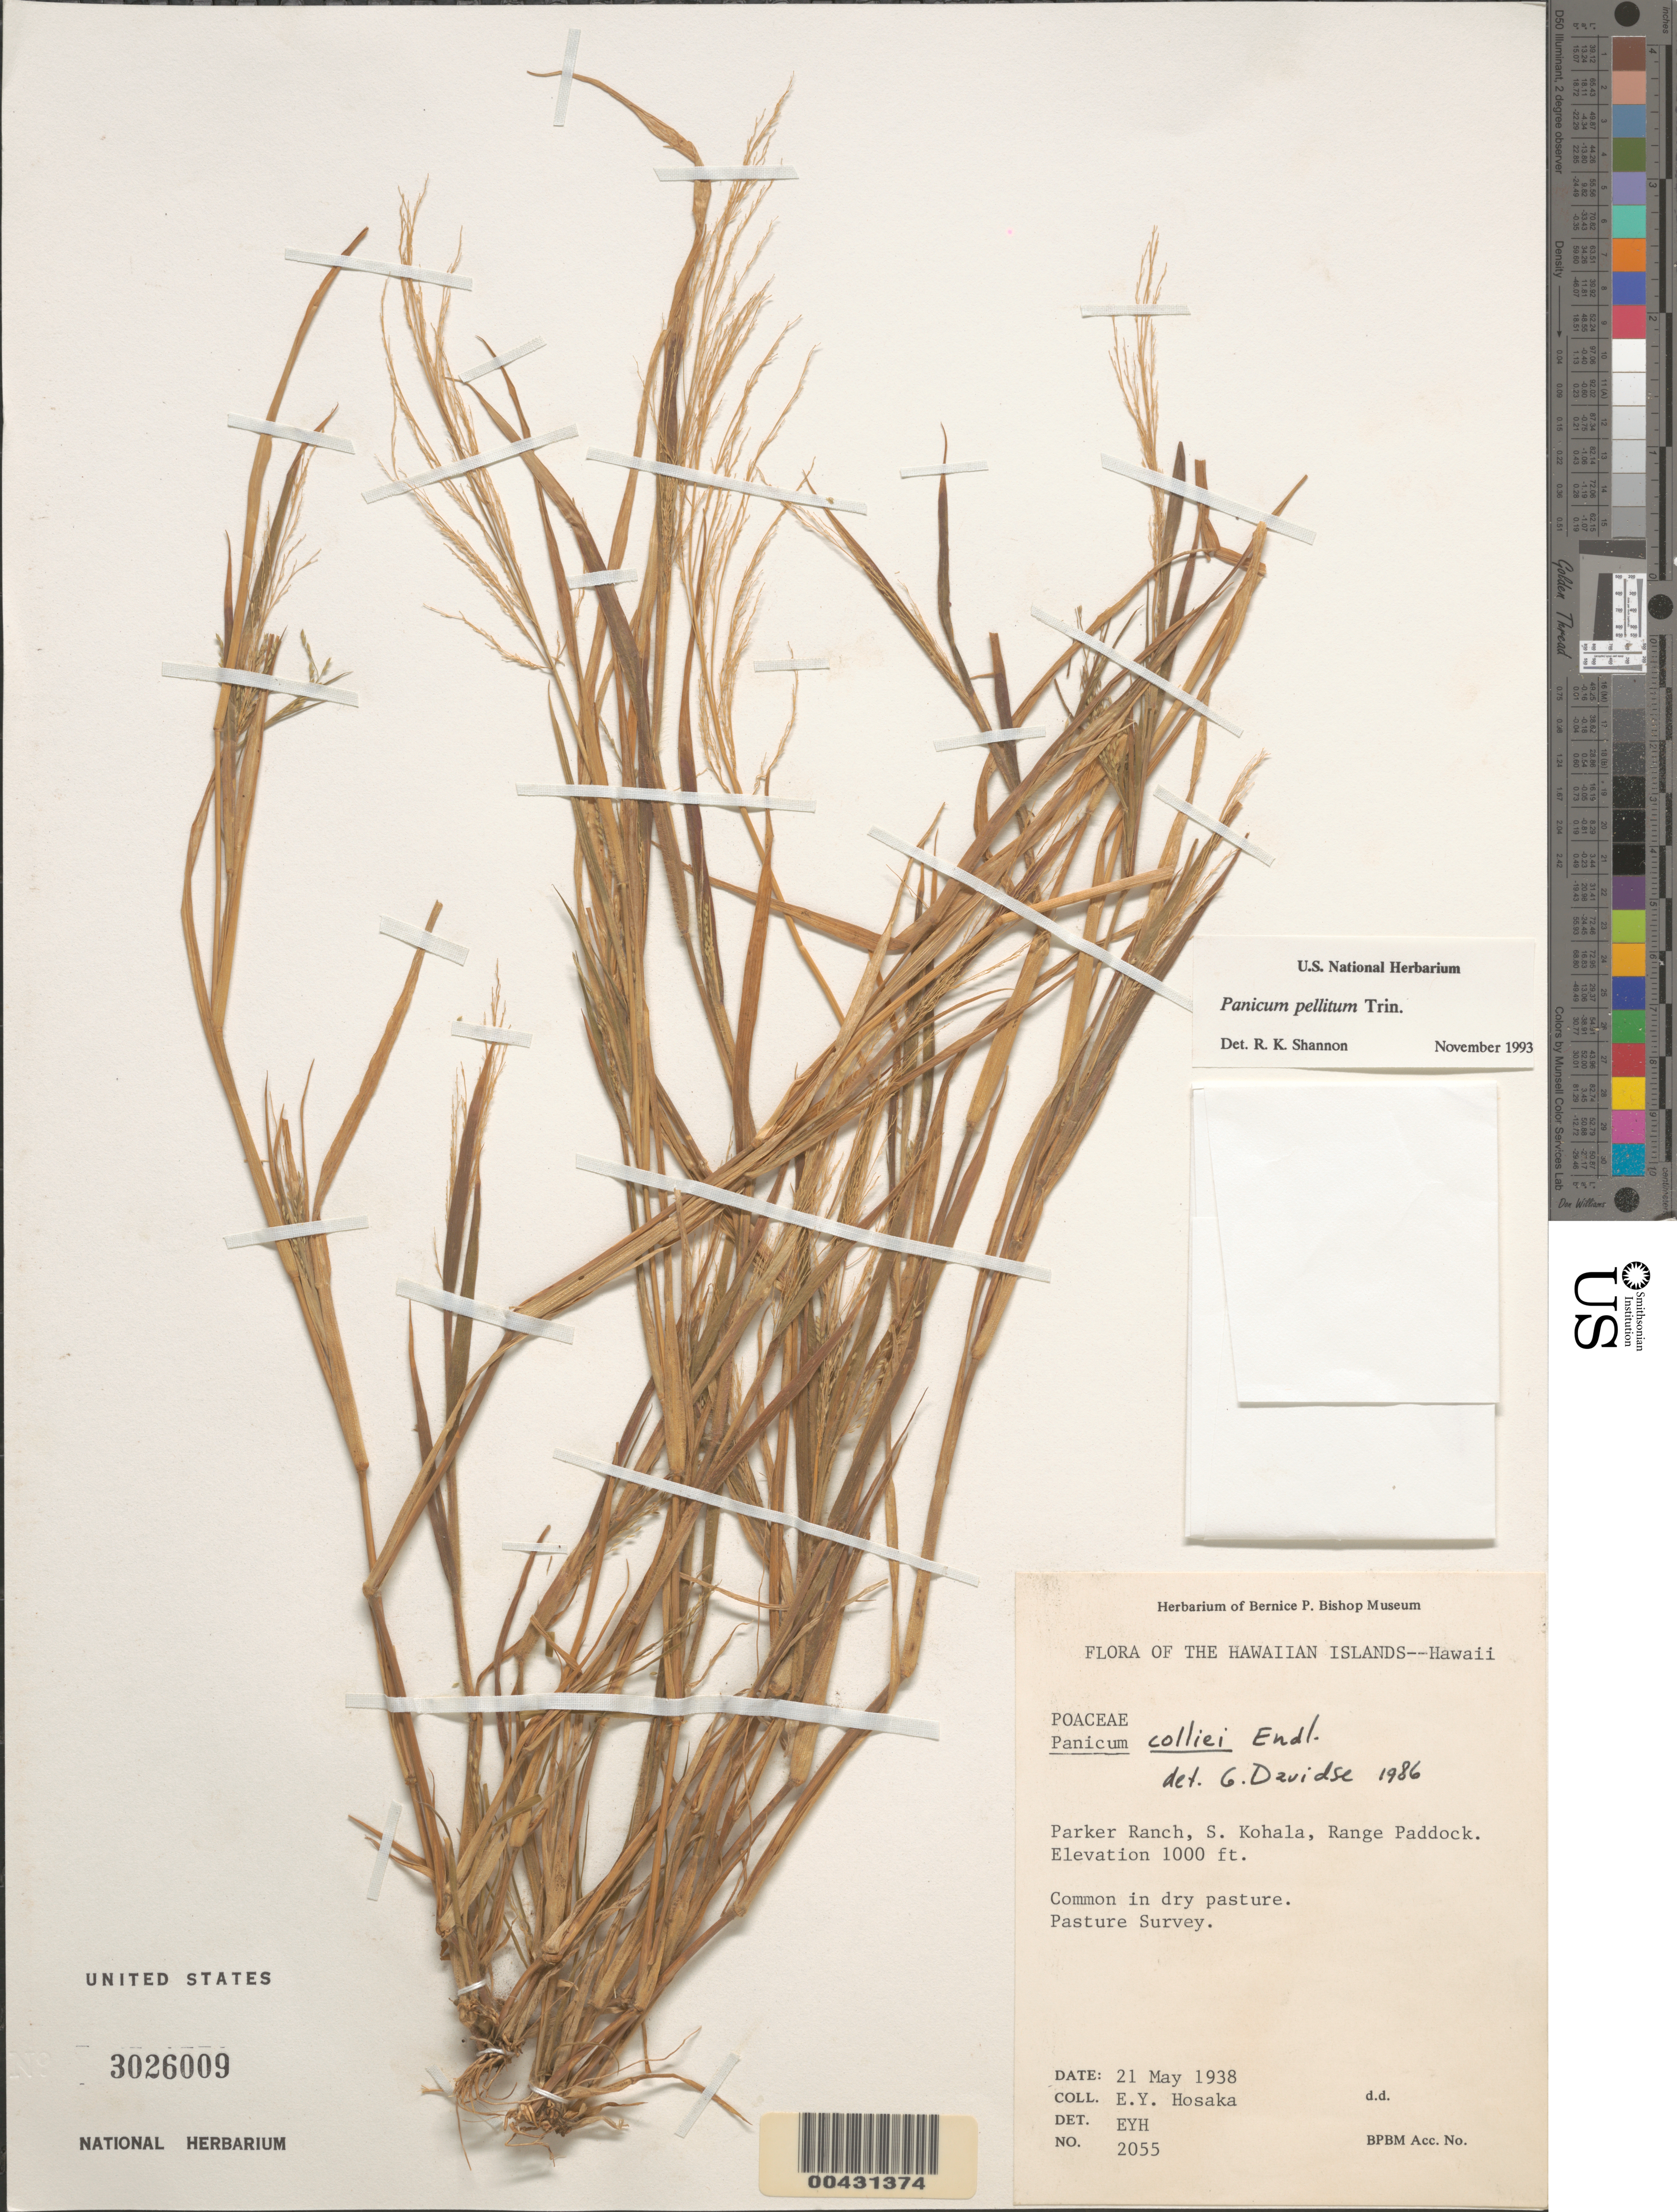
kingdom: Plantae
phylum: Tracheophyta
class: Liliopsida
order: Poales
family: Poaceae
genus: Panicum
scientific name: Panicum pellitum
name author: Trin.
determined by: Shannon, R. K., (UNITED STATES)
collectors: E. Y. Hosaka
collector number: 2055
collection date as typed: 21 May 1938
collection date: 1938-05-21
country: United States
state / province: Hawaii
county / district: Hawaii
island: Hawaii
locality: Parker Ranch, S. Kohala, Range Paddock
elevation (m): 305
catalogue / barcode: US 3026009